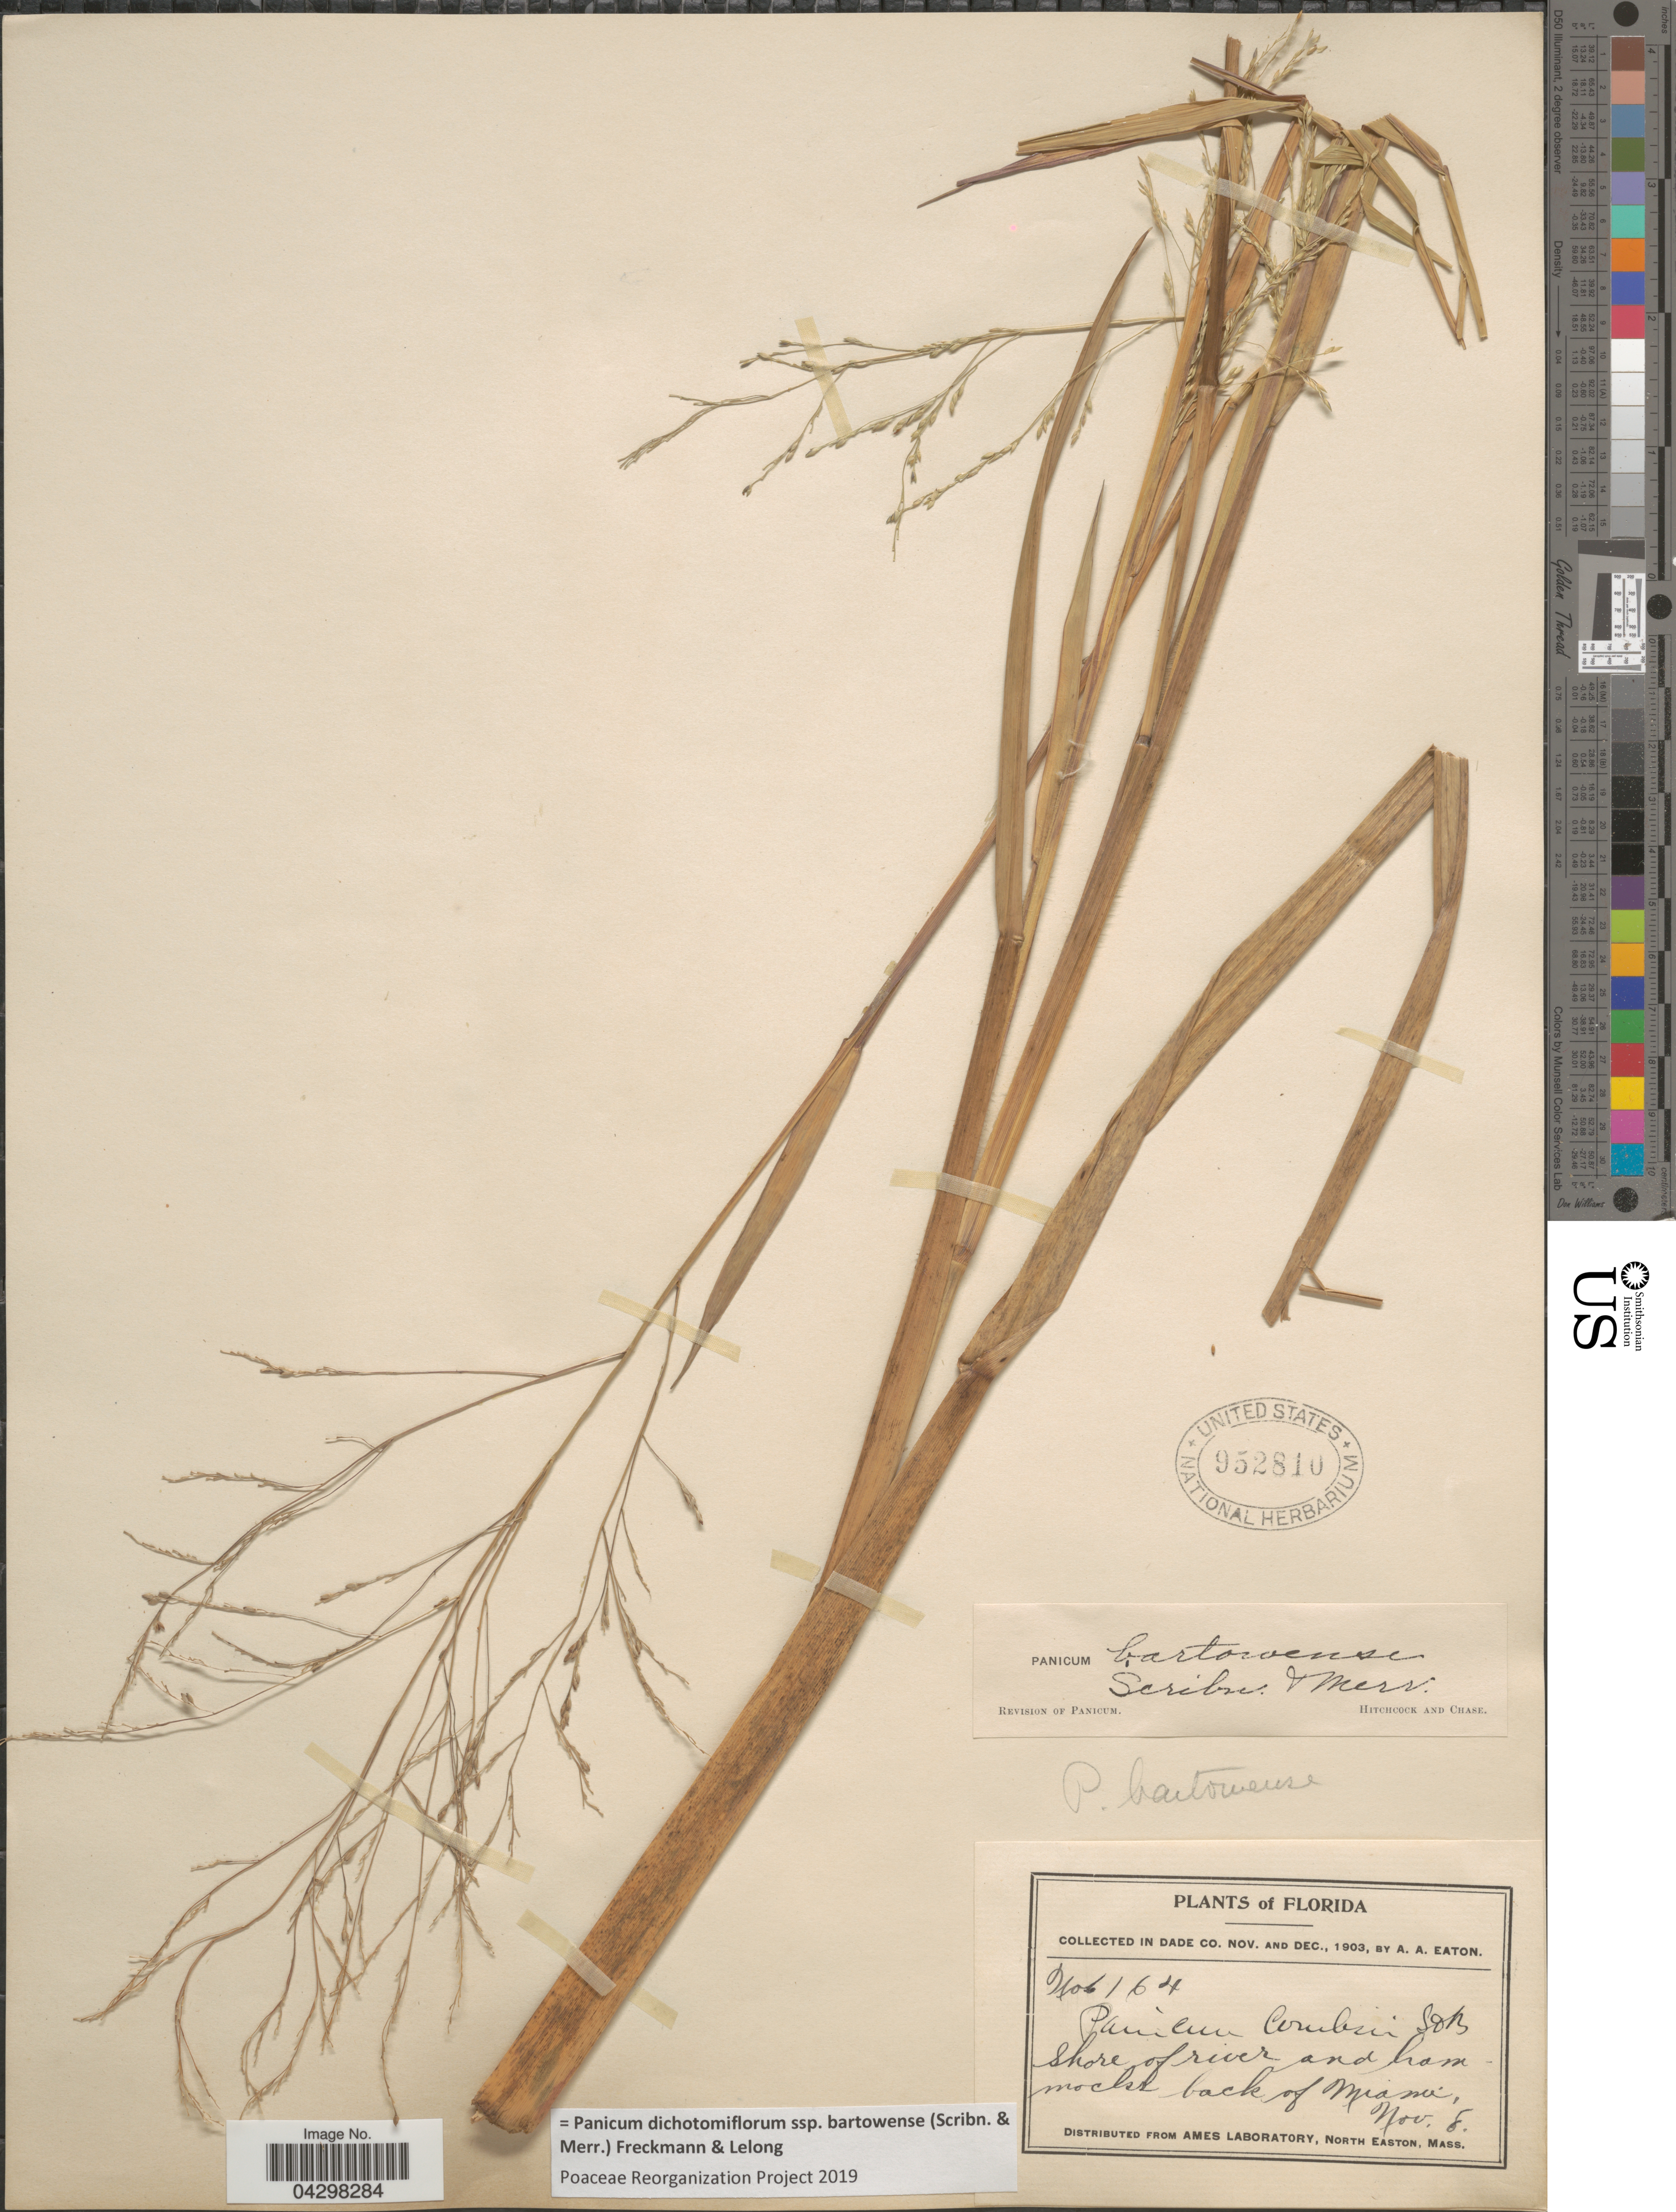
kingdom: Plantae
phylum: Tracheophyta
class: Liliopsida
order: Poales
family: Poaceae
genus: Panicum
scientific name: Panicum dichotomiflorum subsp. bartowense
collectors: A. A. Eaton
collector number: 164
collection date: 1903-11-08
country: United States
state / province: Florida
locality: In Dade Co. Shore of river and hammock back of Miami.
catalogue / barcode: US 952810